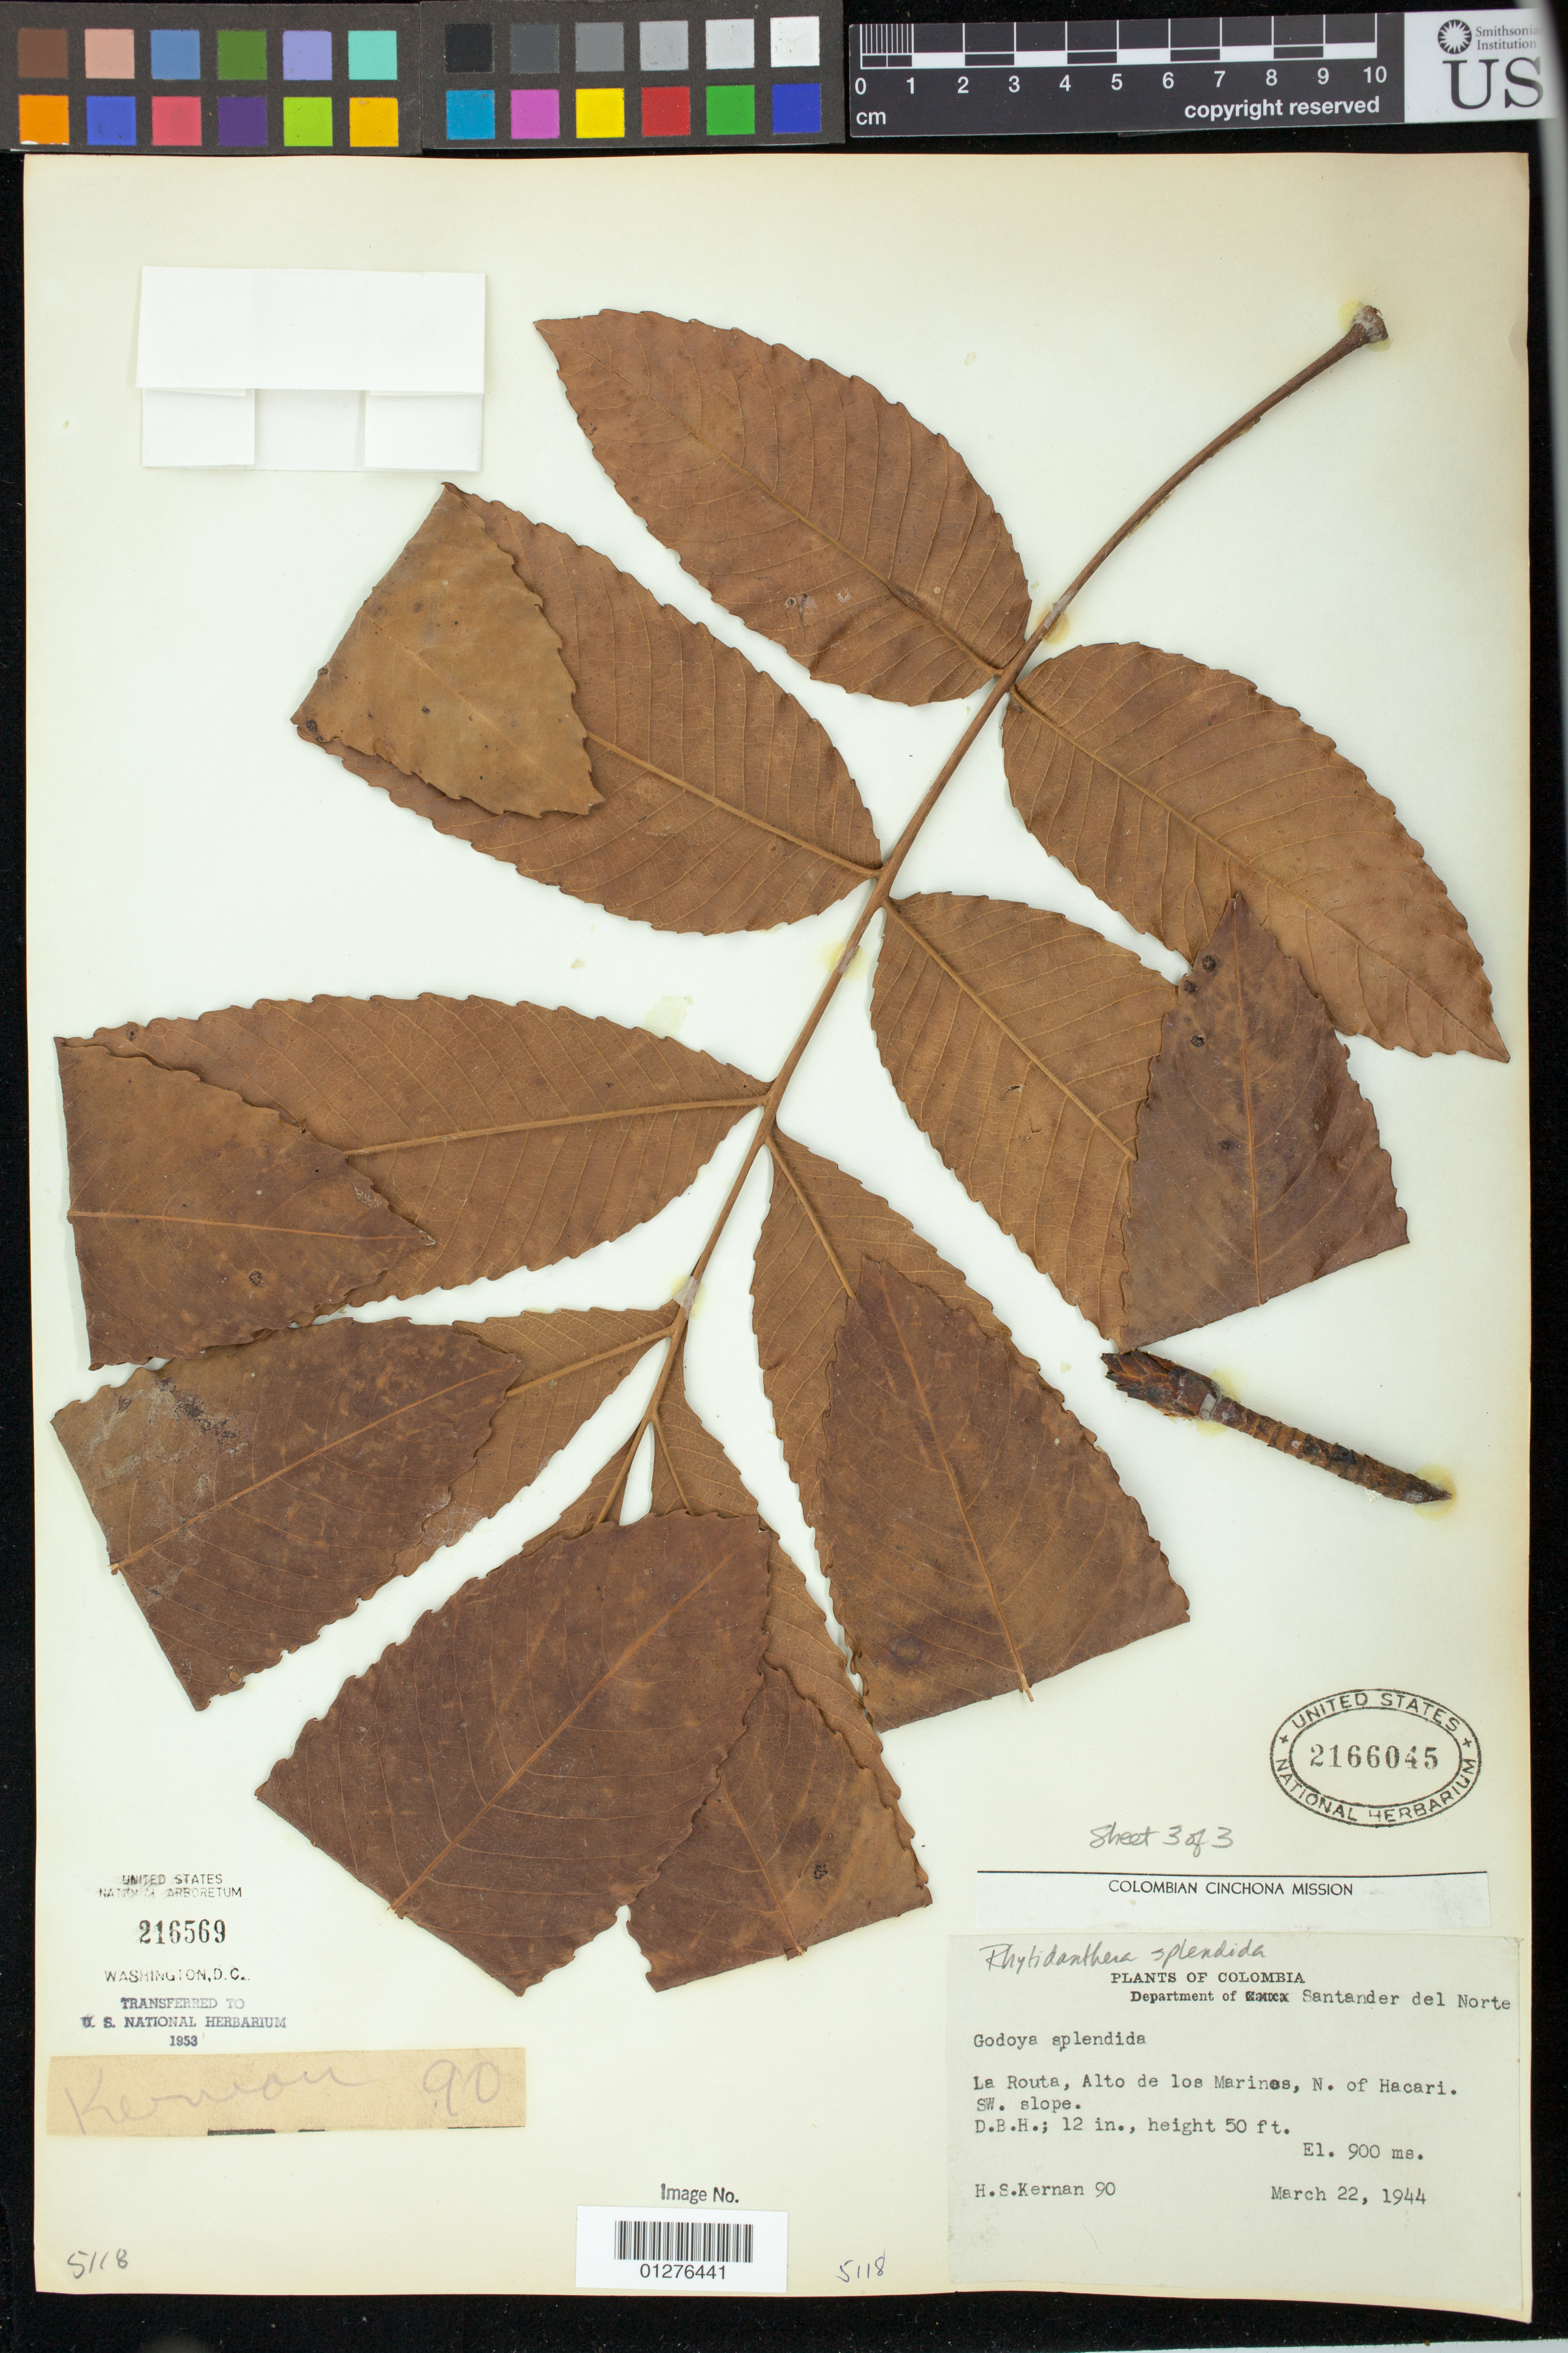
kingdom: Plantae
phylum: Tracheophyta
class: Magnoliopsida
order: Malpighiales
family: Ochnaceae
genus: Rhytidanthera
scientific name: Rhytidanthera sulcata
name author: Tiegh.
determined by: Reinales, Sandra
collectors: H. Kernan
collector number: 90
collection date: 1944-03-22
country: Colombia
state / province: Santander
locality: Cordillera Oriental, La Routa, Alto de los Marinos, N. of Hacari.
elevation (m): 900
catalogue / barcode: US 2166045